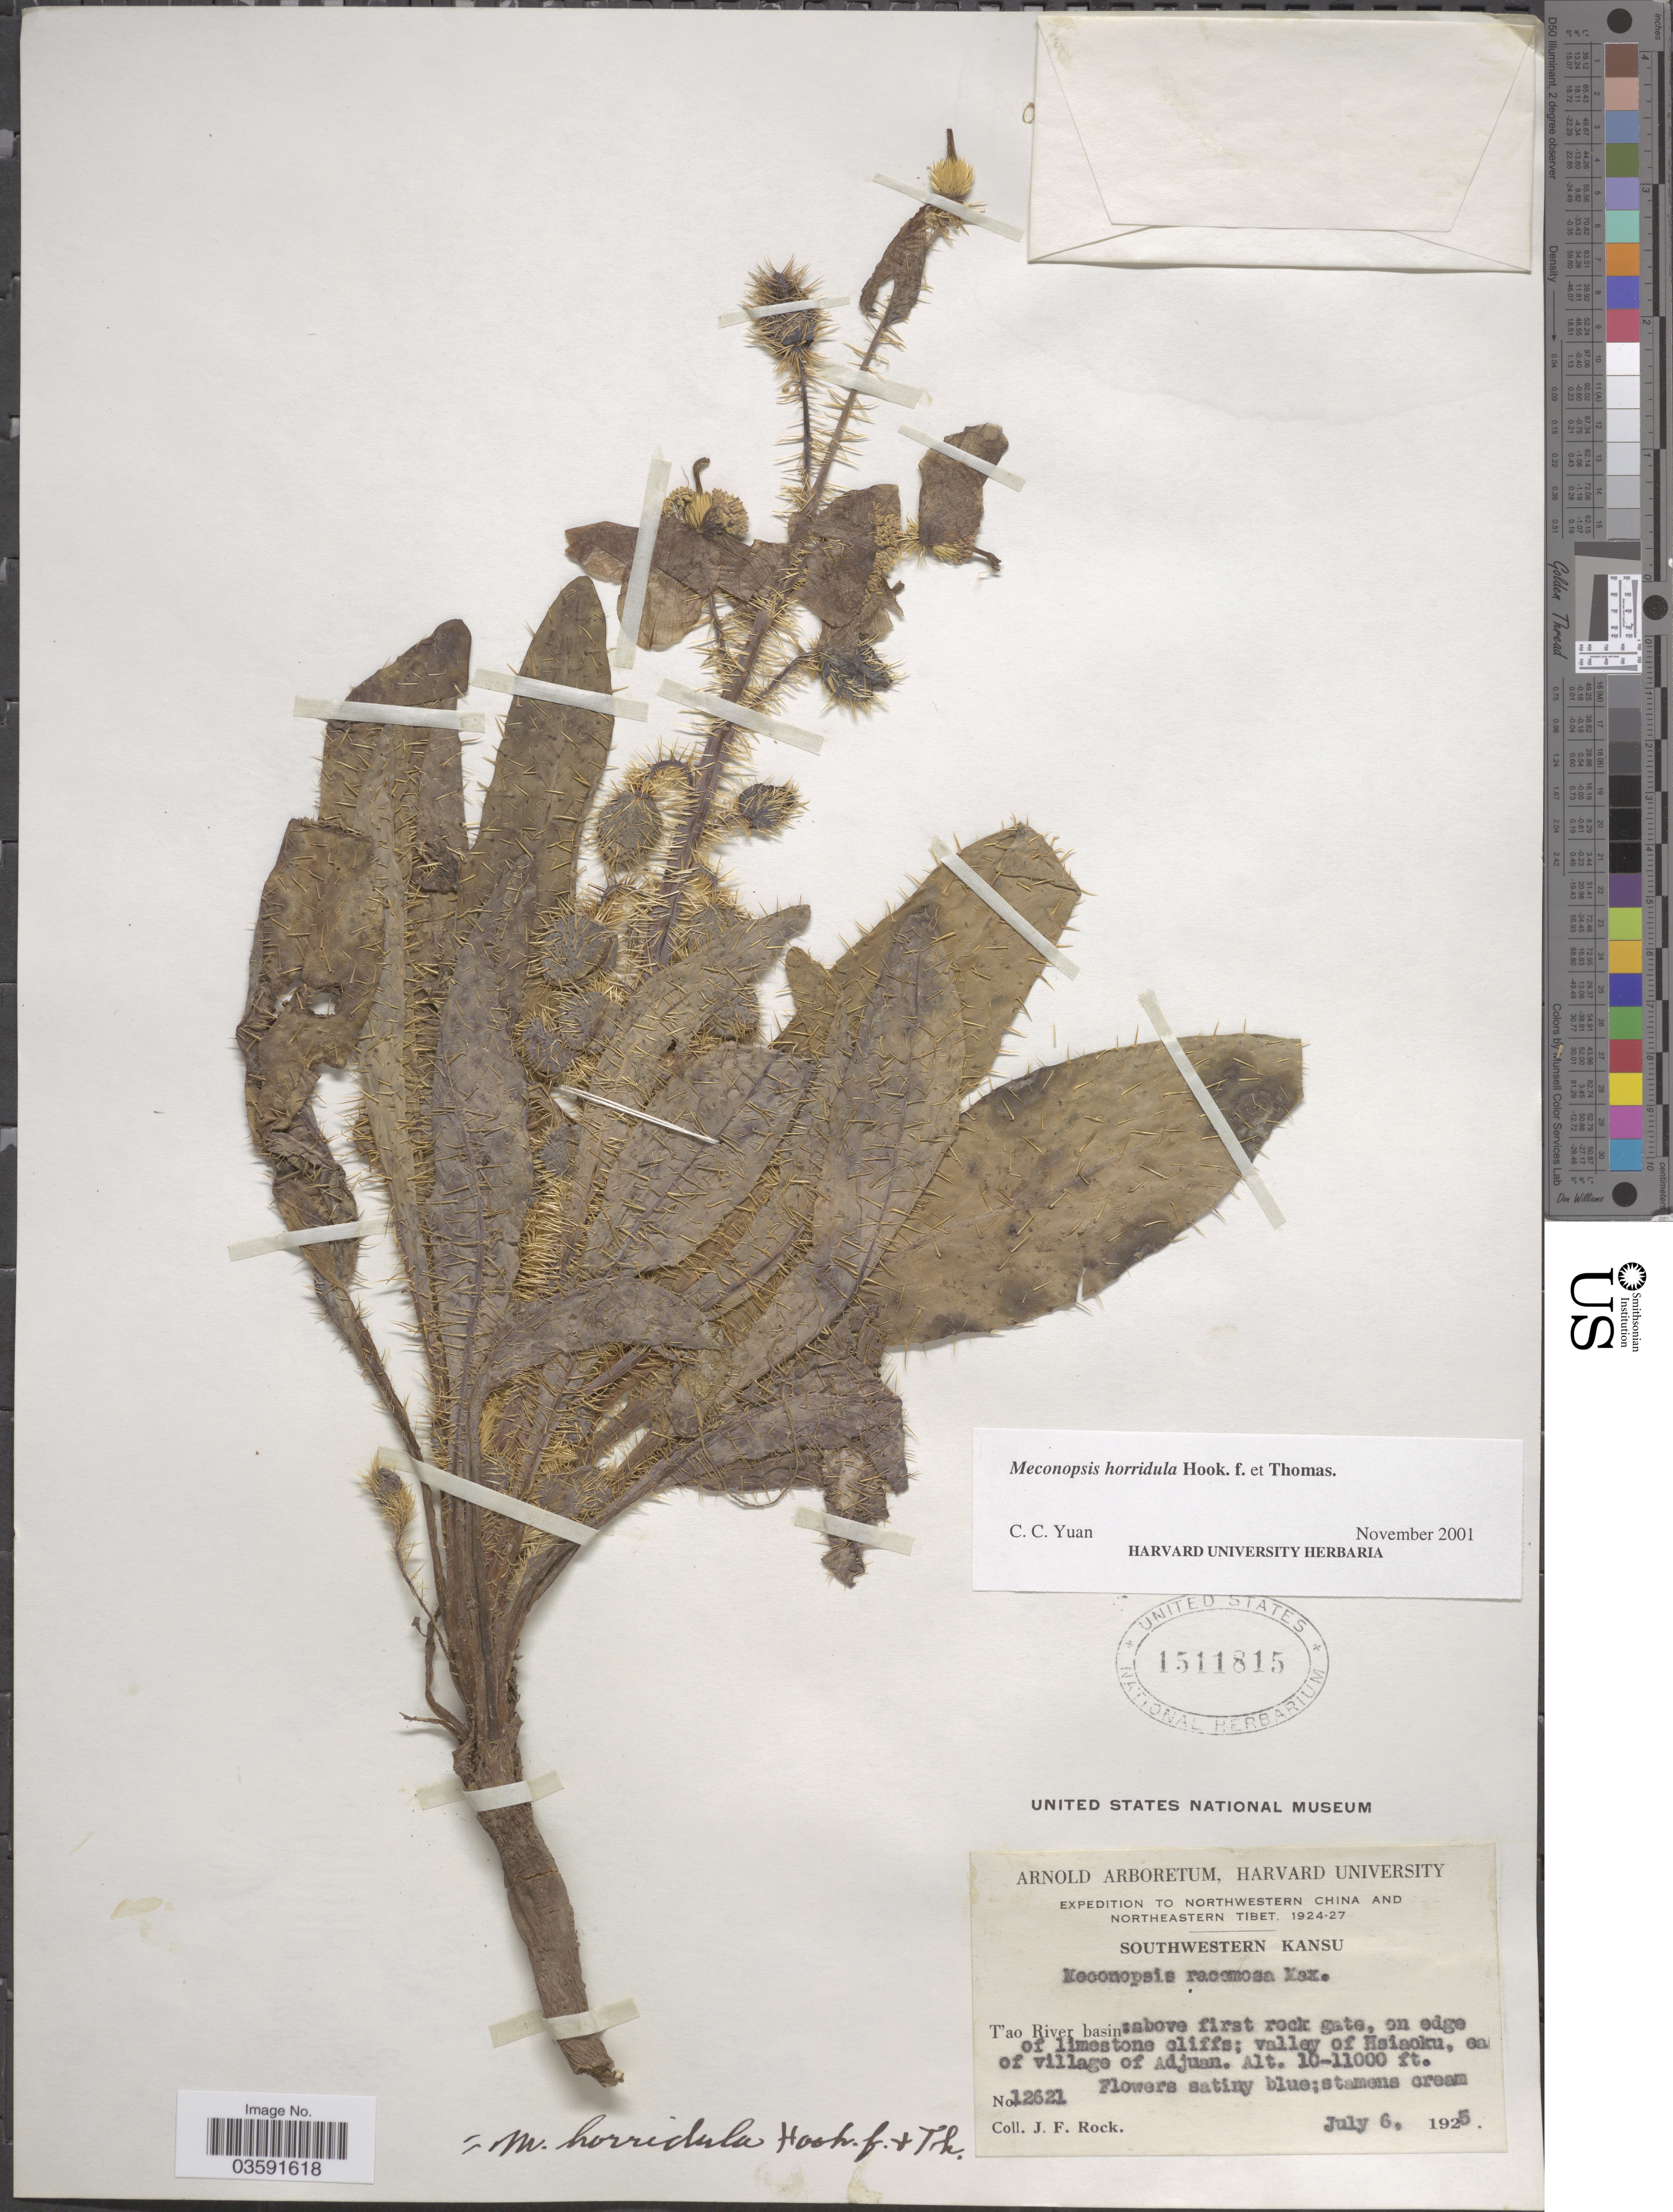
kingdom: Plantae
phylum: Tracheophyta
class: Magnoliopsida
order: Ranunculales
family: Papaveraceae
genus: Meconopsis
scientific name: Meconopsis horridula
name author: Hook. f. & Thomson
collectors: J. Rock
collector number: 12621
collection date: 1925-07-06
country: China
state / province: Gansu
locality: Northwestern China. Southwestern Kansu. T'ao River basins: above first rock gate on edge of limestone cliffs. valley of Hsiaoku, ea. of village of Adjuan.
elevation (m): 3048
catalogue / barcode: US 1511815